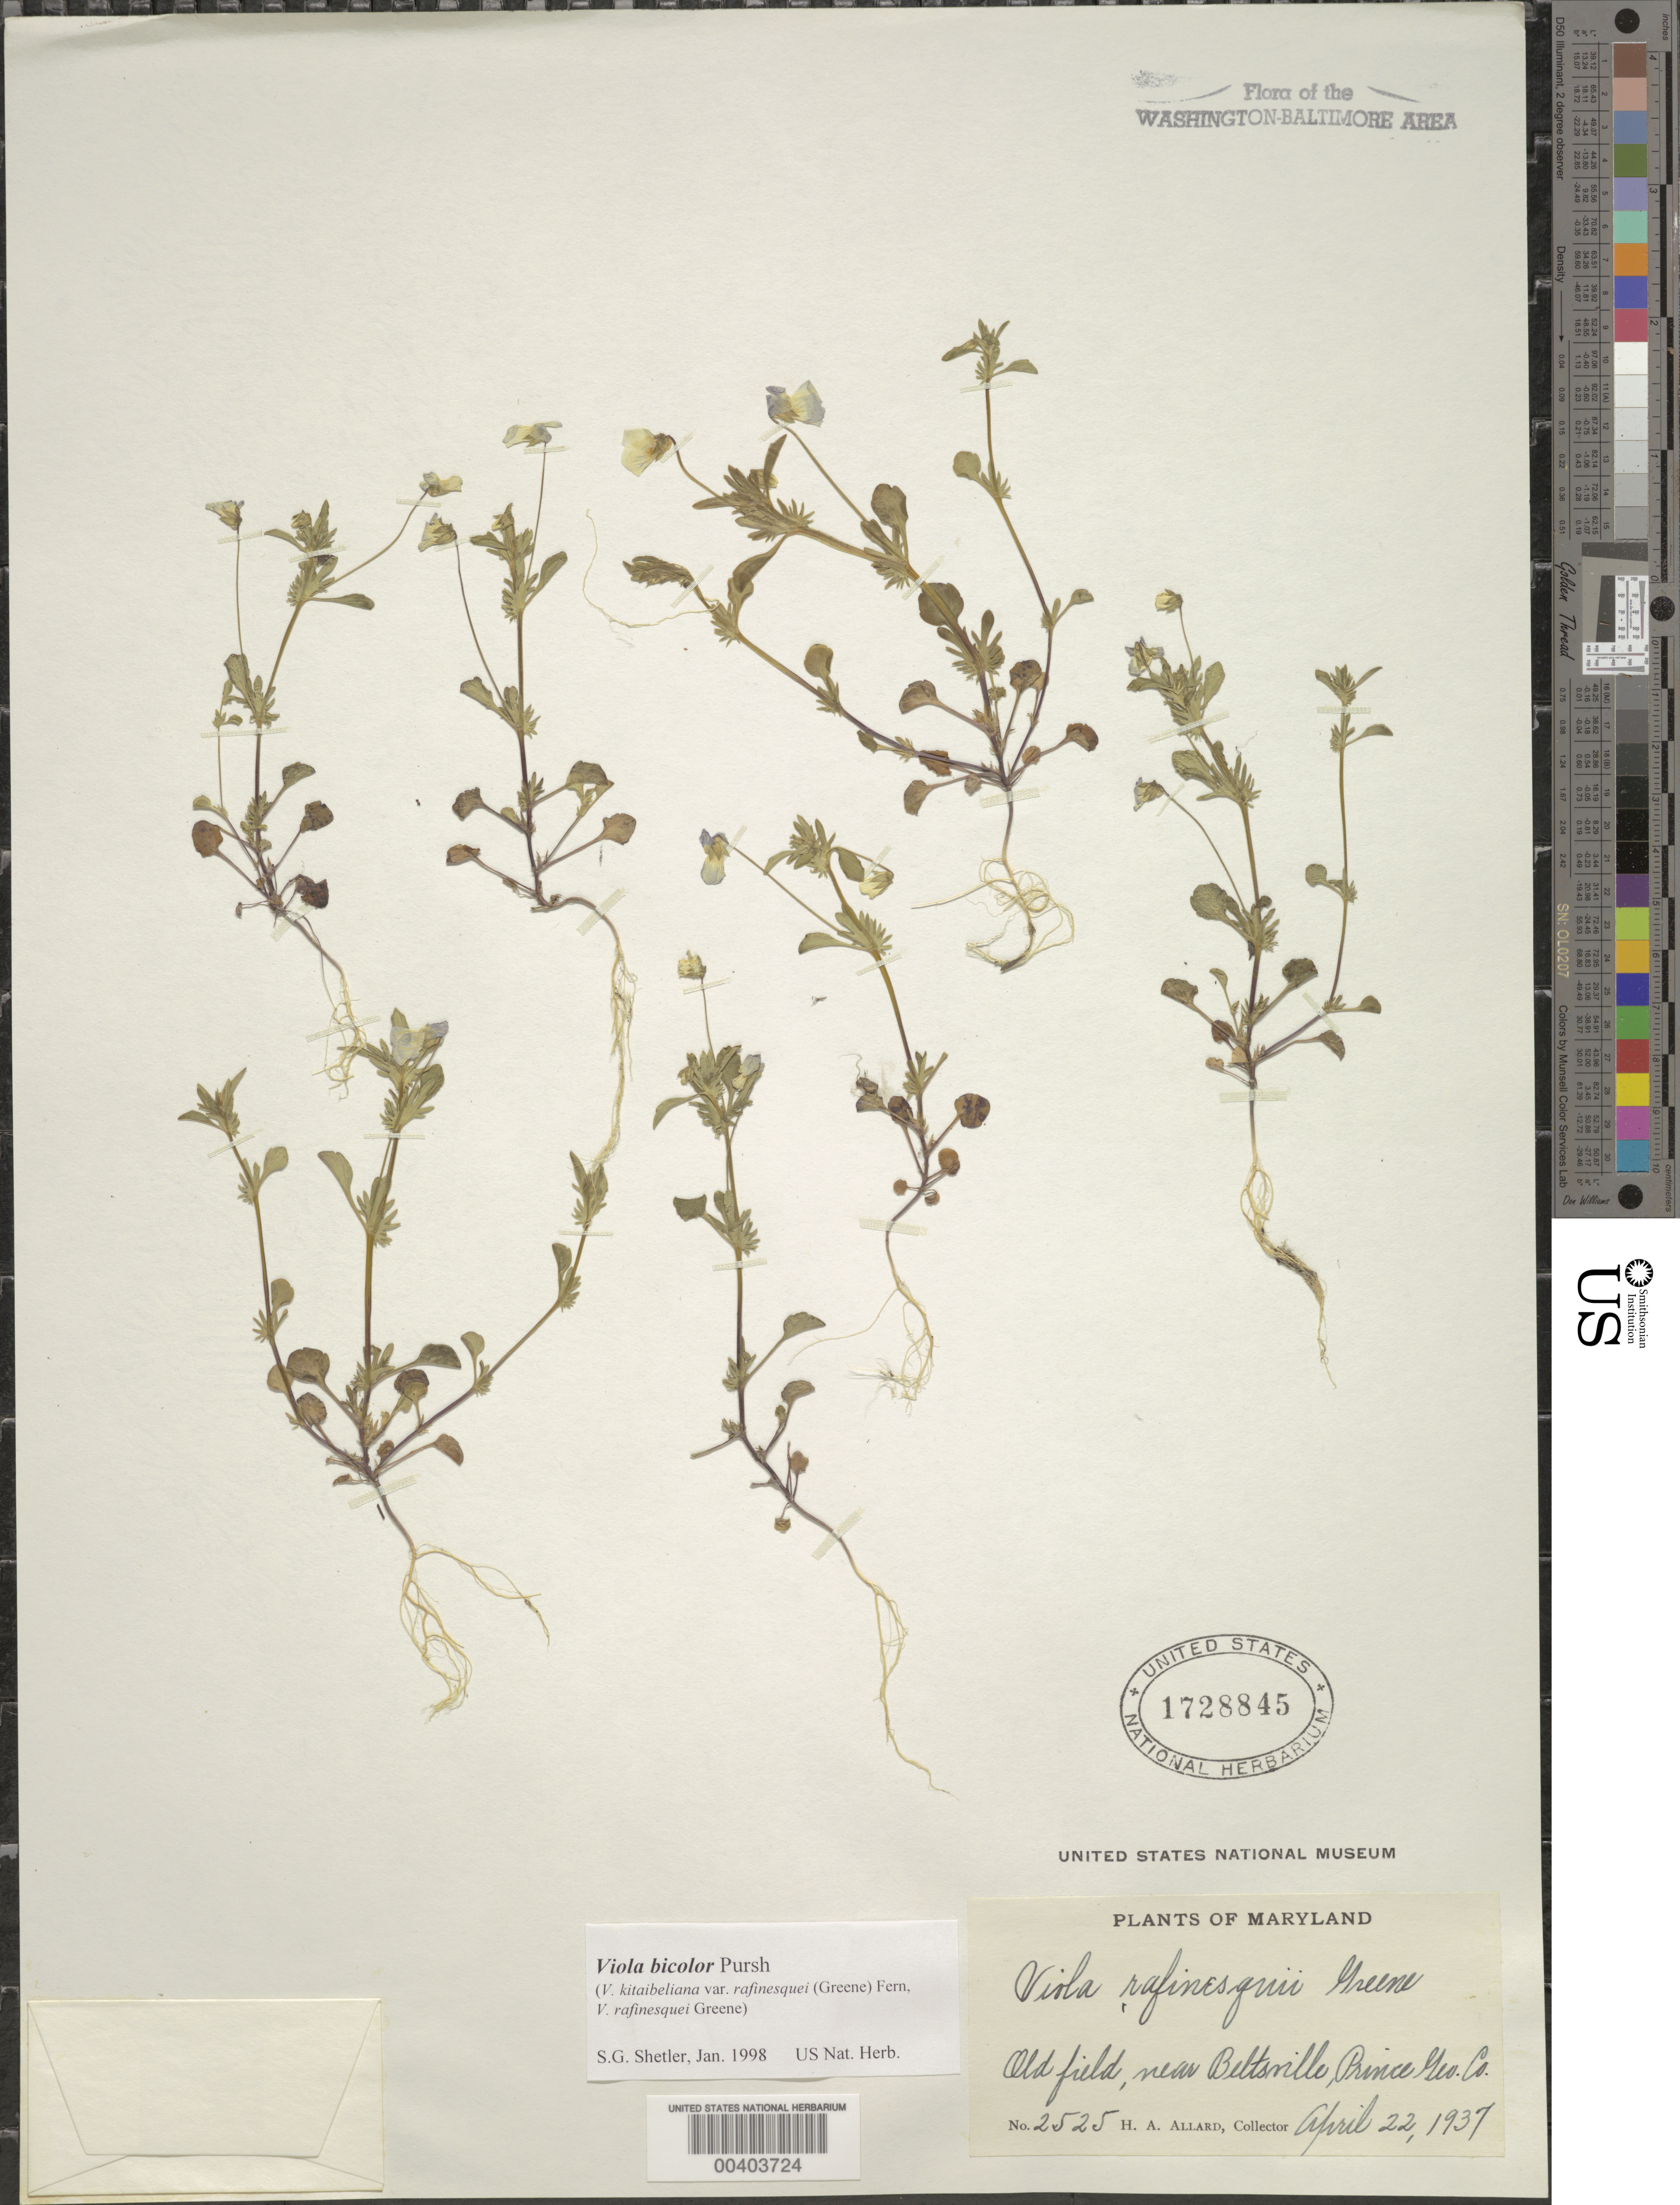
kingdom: Plantae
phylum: Tracheophyta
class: Magnoliopsida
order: Malpighiales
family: Violaceae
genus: Viola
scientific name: Viola bicolor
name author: Pursh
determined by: Shetler, Stanwyn G., (US), NMNH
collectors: H. A. Allard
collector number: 2525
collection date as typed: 22 Apr 1937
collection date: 1937-04-22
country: United States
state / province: Maryland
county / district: Prince George's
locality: Beltsville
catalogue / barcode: US 1728845